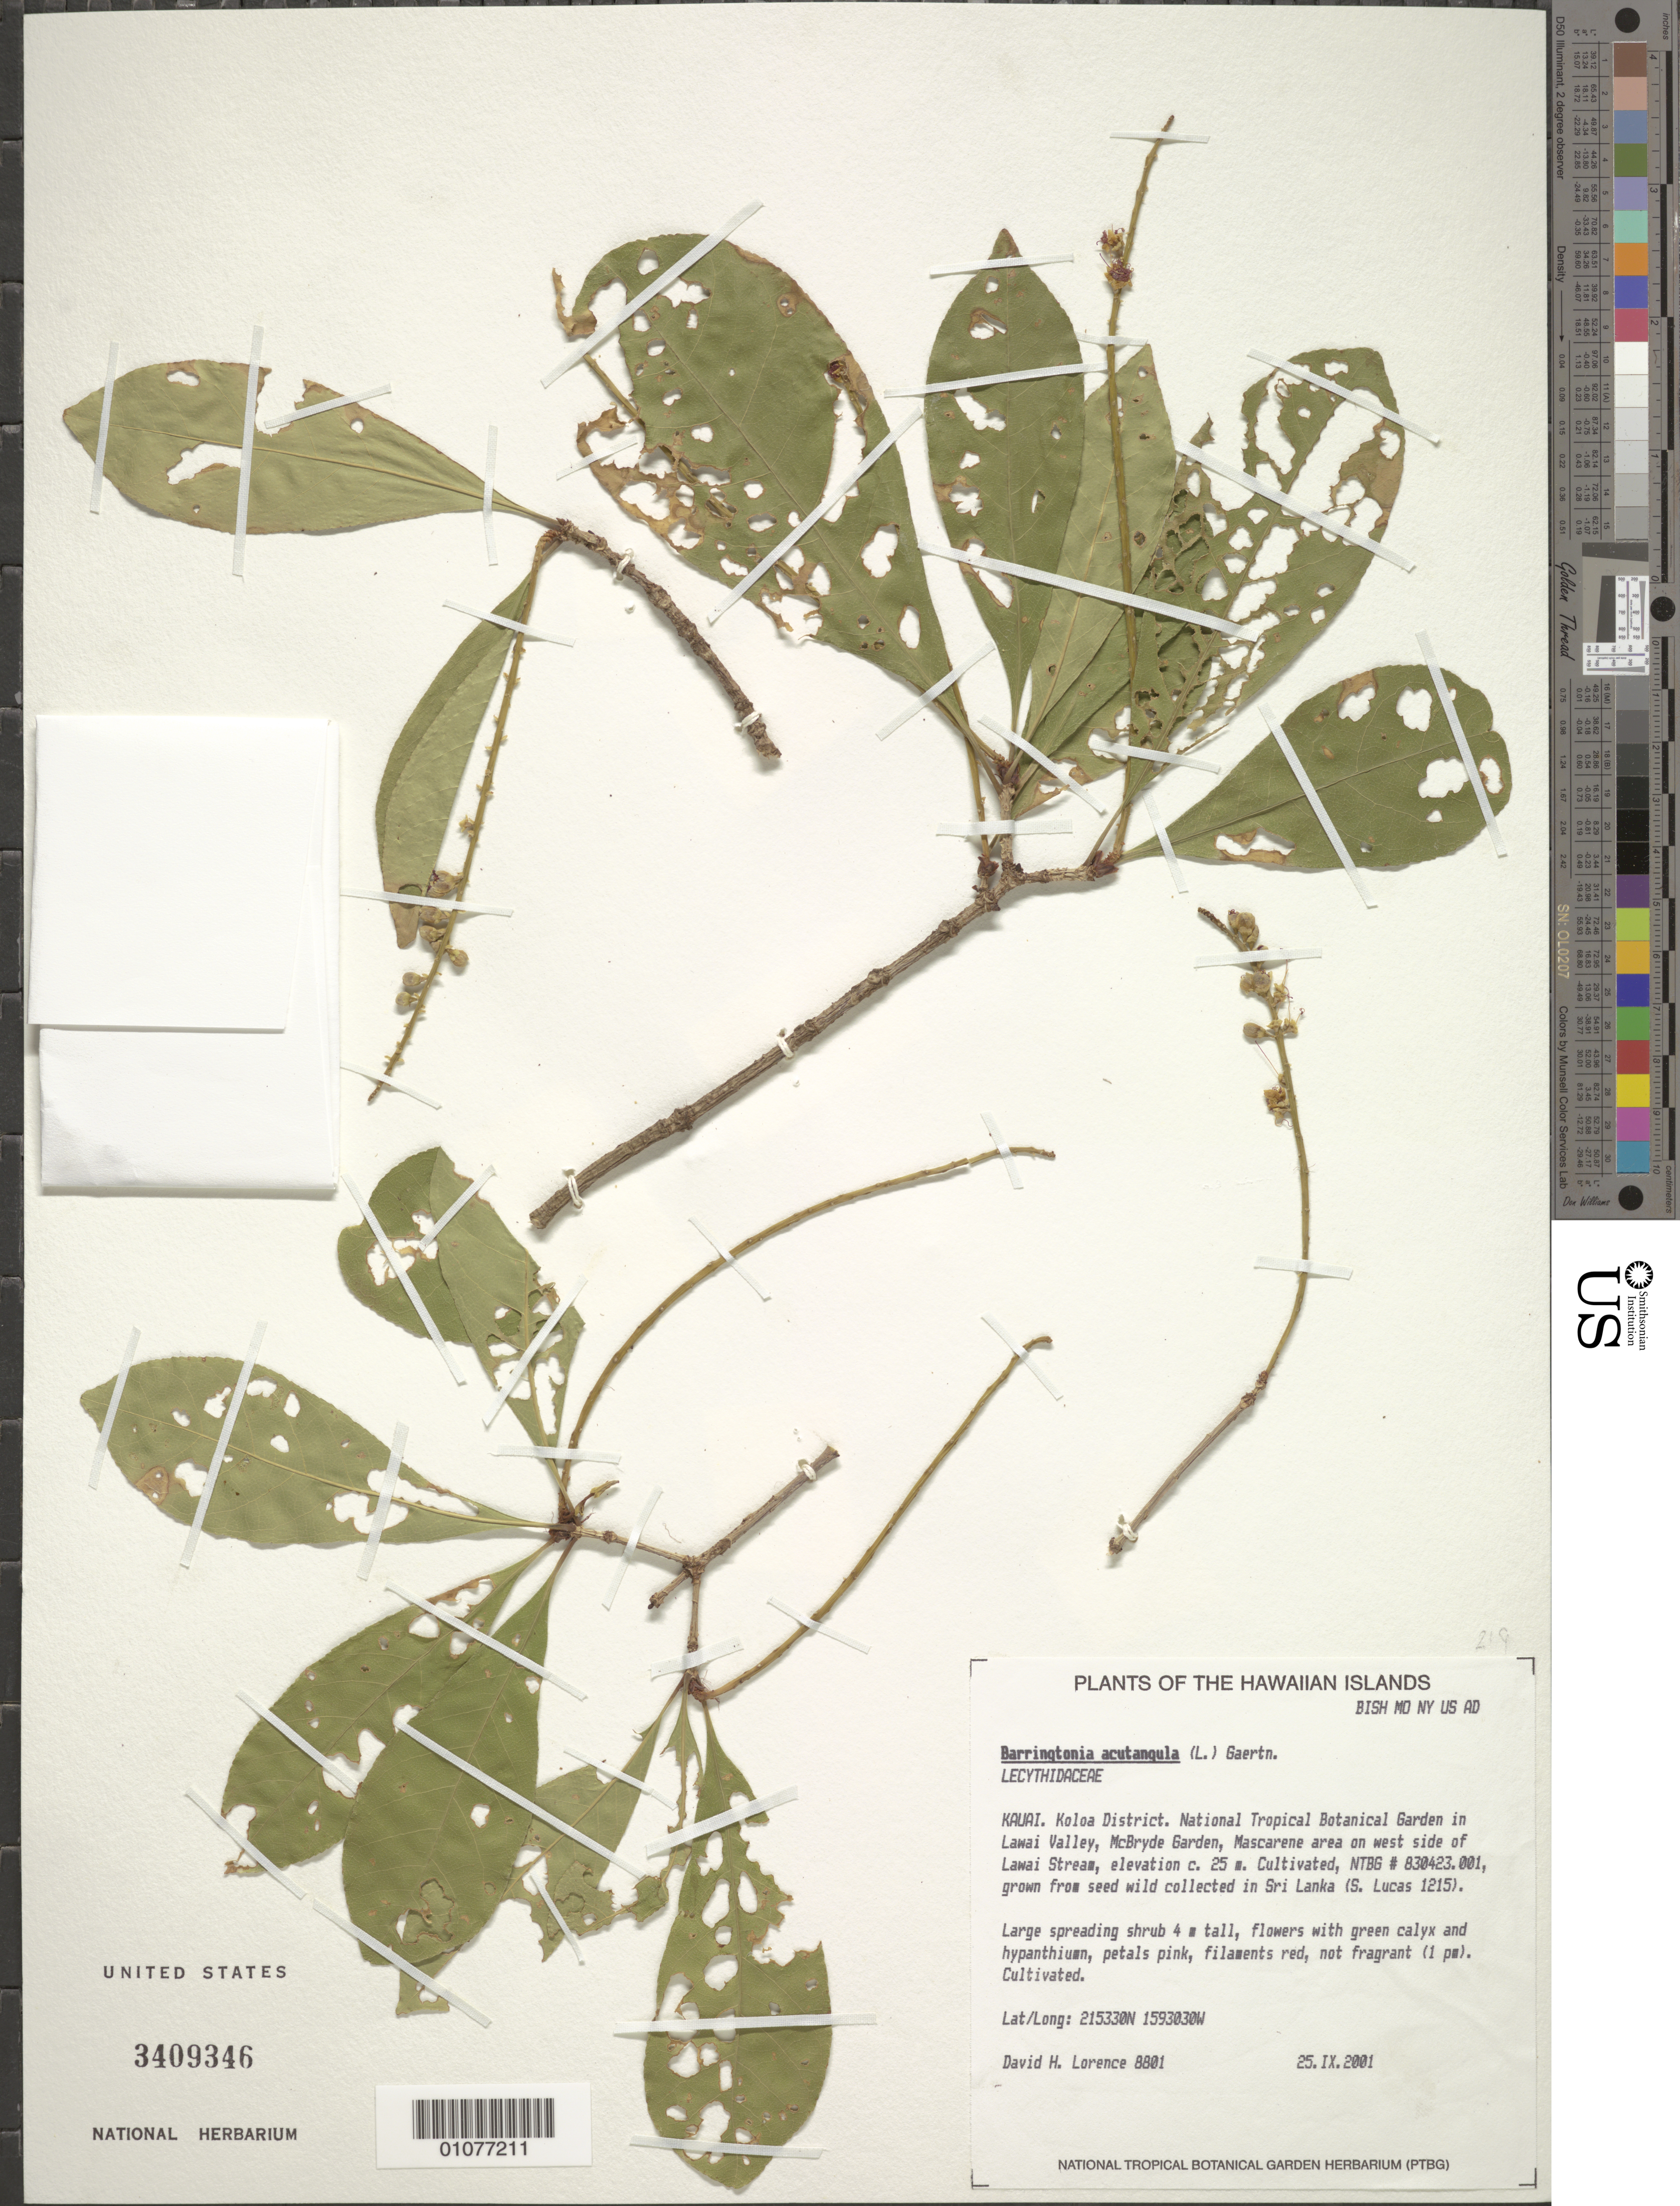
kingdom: Plantae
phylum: Tracheophyta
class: Magnoliopsida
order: Ericales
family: Lecythidaceae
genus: Barringtonia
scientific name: Barringtonia acutangula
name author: (L.) Gaertn.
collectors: D. Lorence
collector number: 8801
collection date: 2001-09-25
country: United States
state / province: Hawaii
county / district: Kauai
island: Kaua'i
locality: Koloa District, Lawai Valley, Kalaheo, National Tropical Botanical Garnden, McBryde Garden, Mascarene area on W side of Lawai Stream.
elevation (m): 25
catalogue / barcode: US 3409346